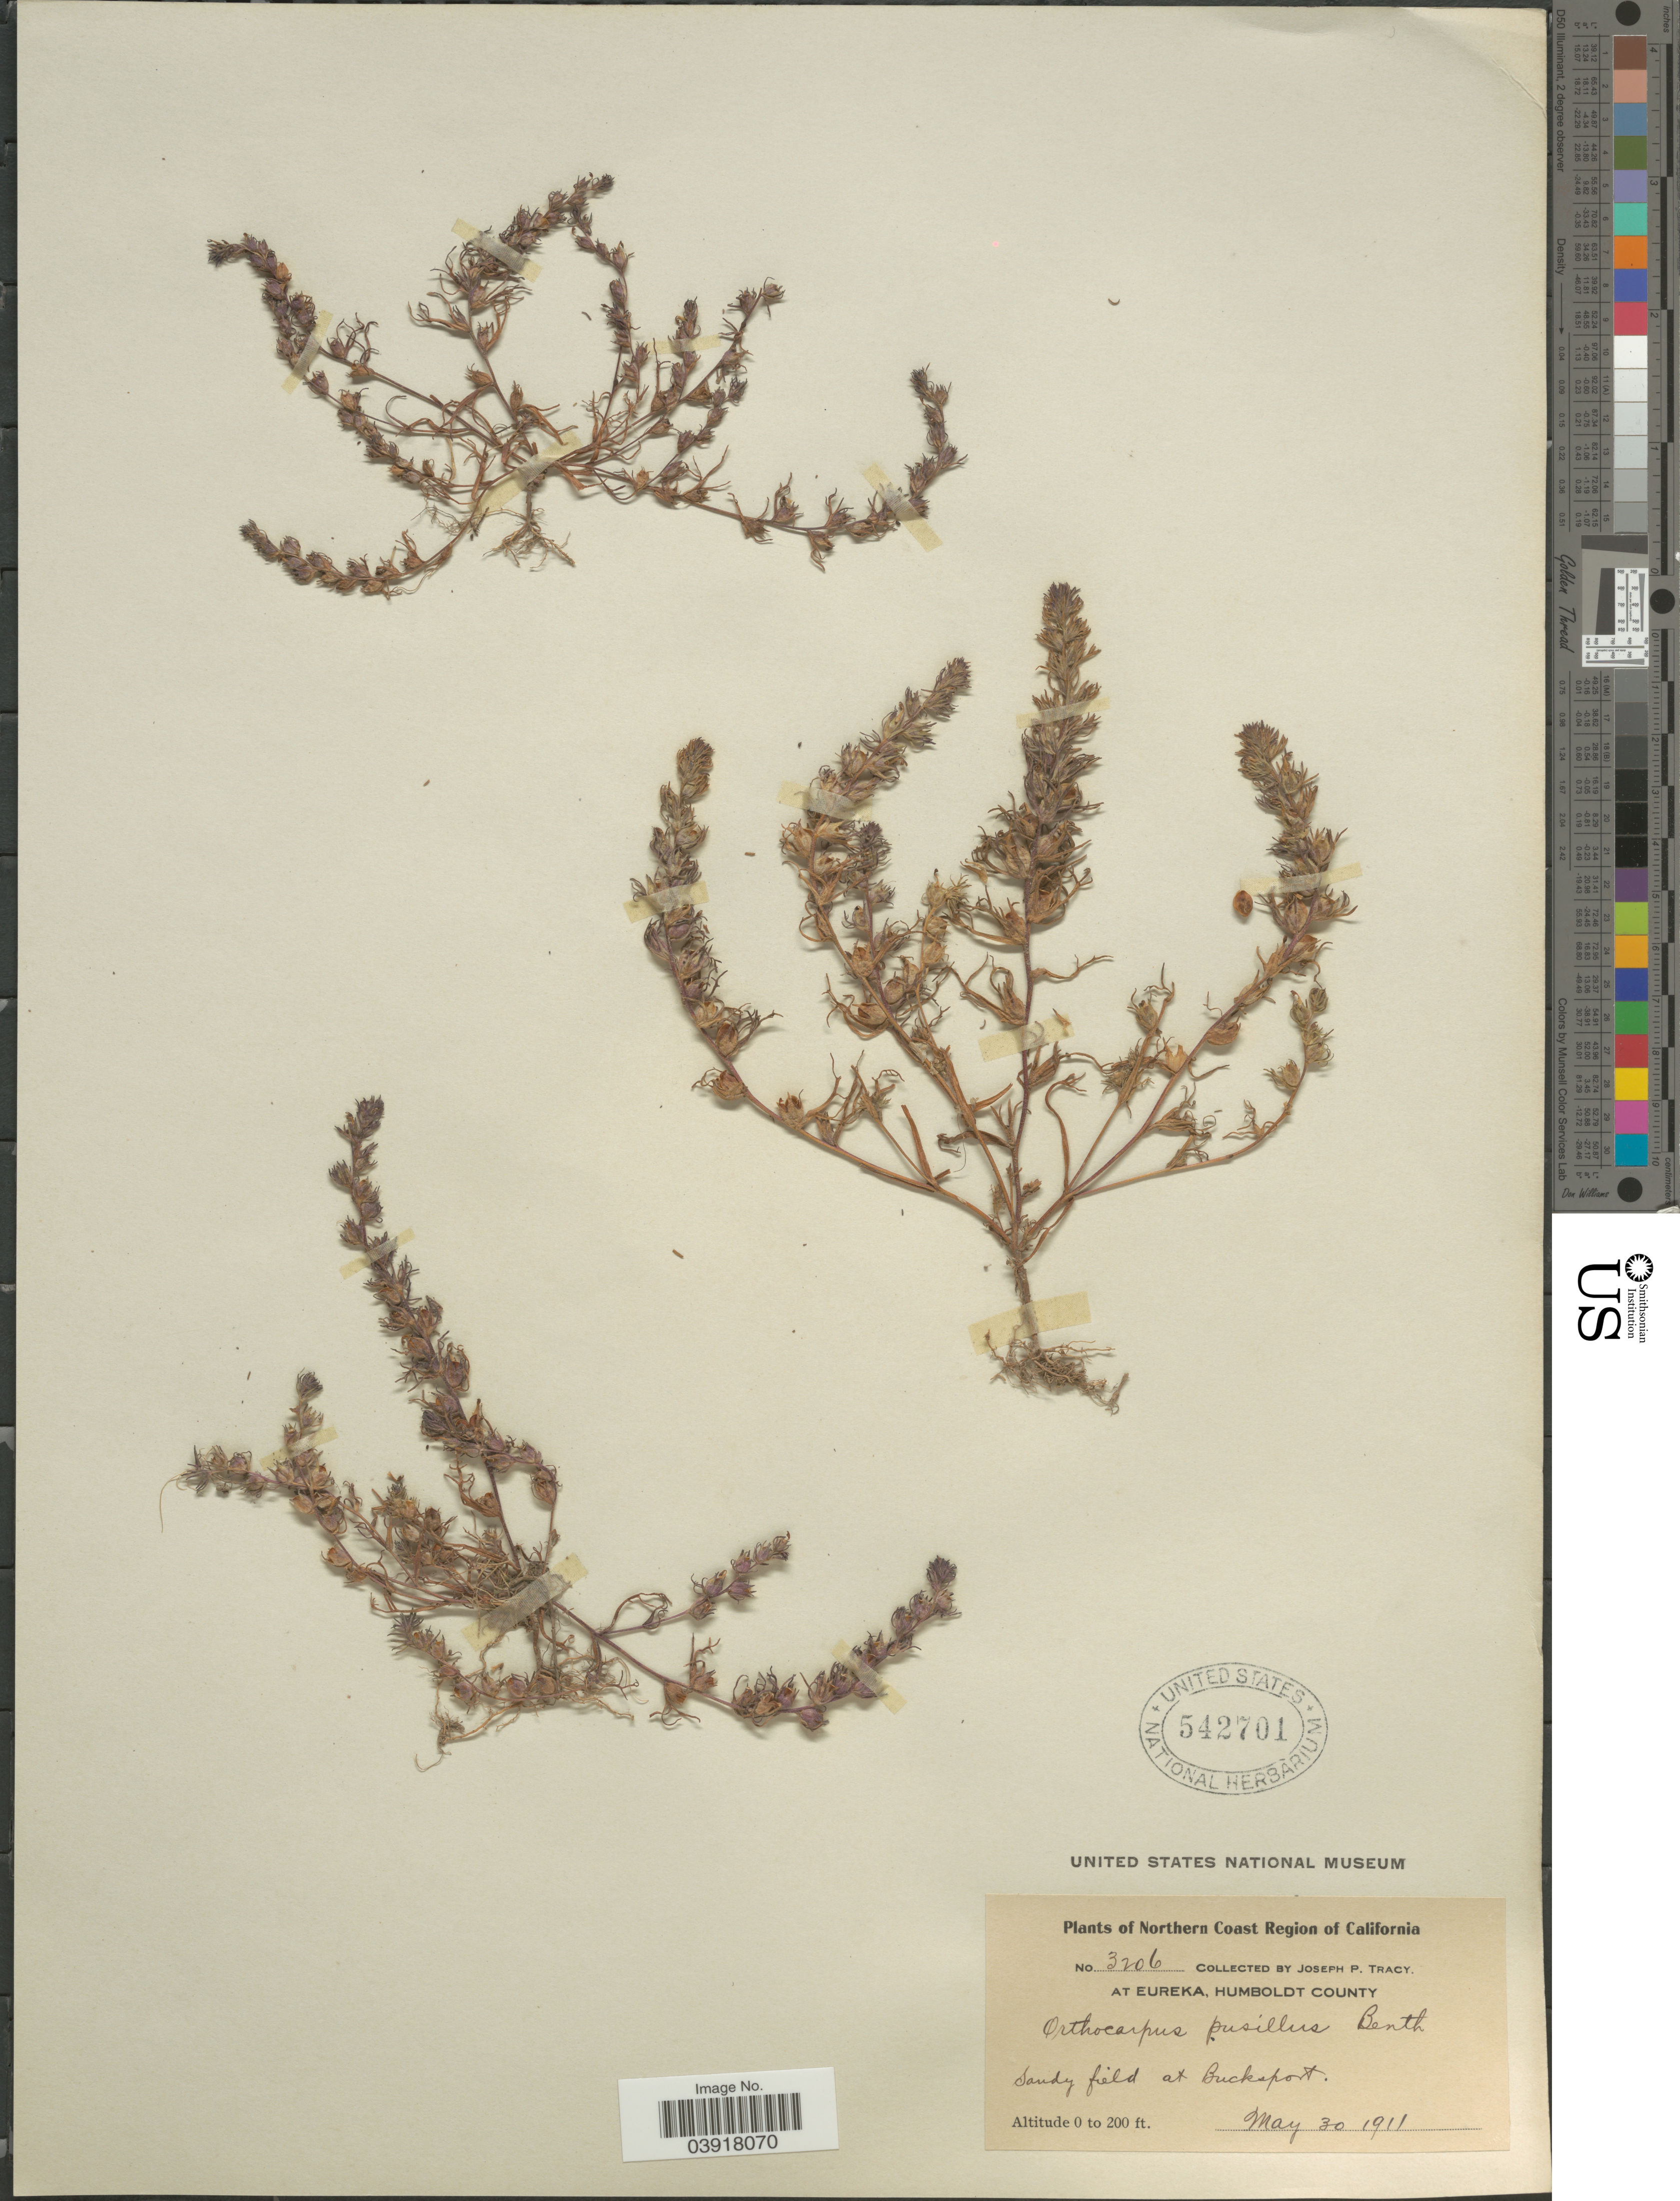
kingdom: Plantae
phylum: Tracheophyta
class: Magnoliopsida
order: Lamiales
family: Orobanchaceae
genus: Orthocarpus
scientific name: Orthocarpus pusillus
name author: Benth.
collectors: J. Tracy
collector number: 3206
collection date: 1911-05-30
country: United States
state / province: California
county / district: Humboldt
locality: Northern Coast Region of California. At Eureka, Humboldt County. Sandy field at Bucksport.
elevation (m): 0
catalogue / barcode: US 542701